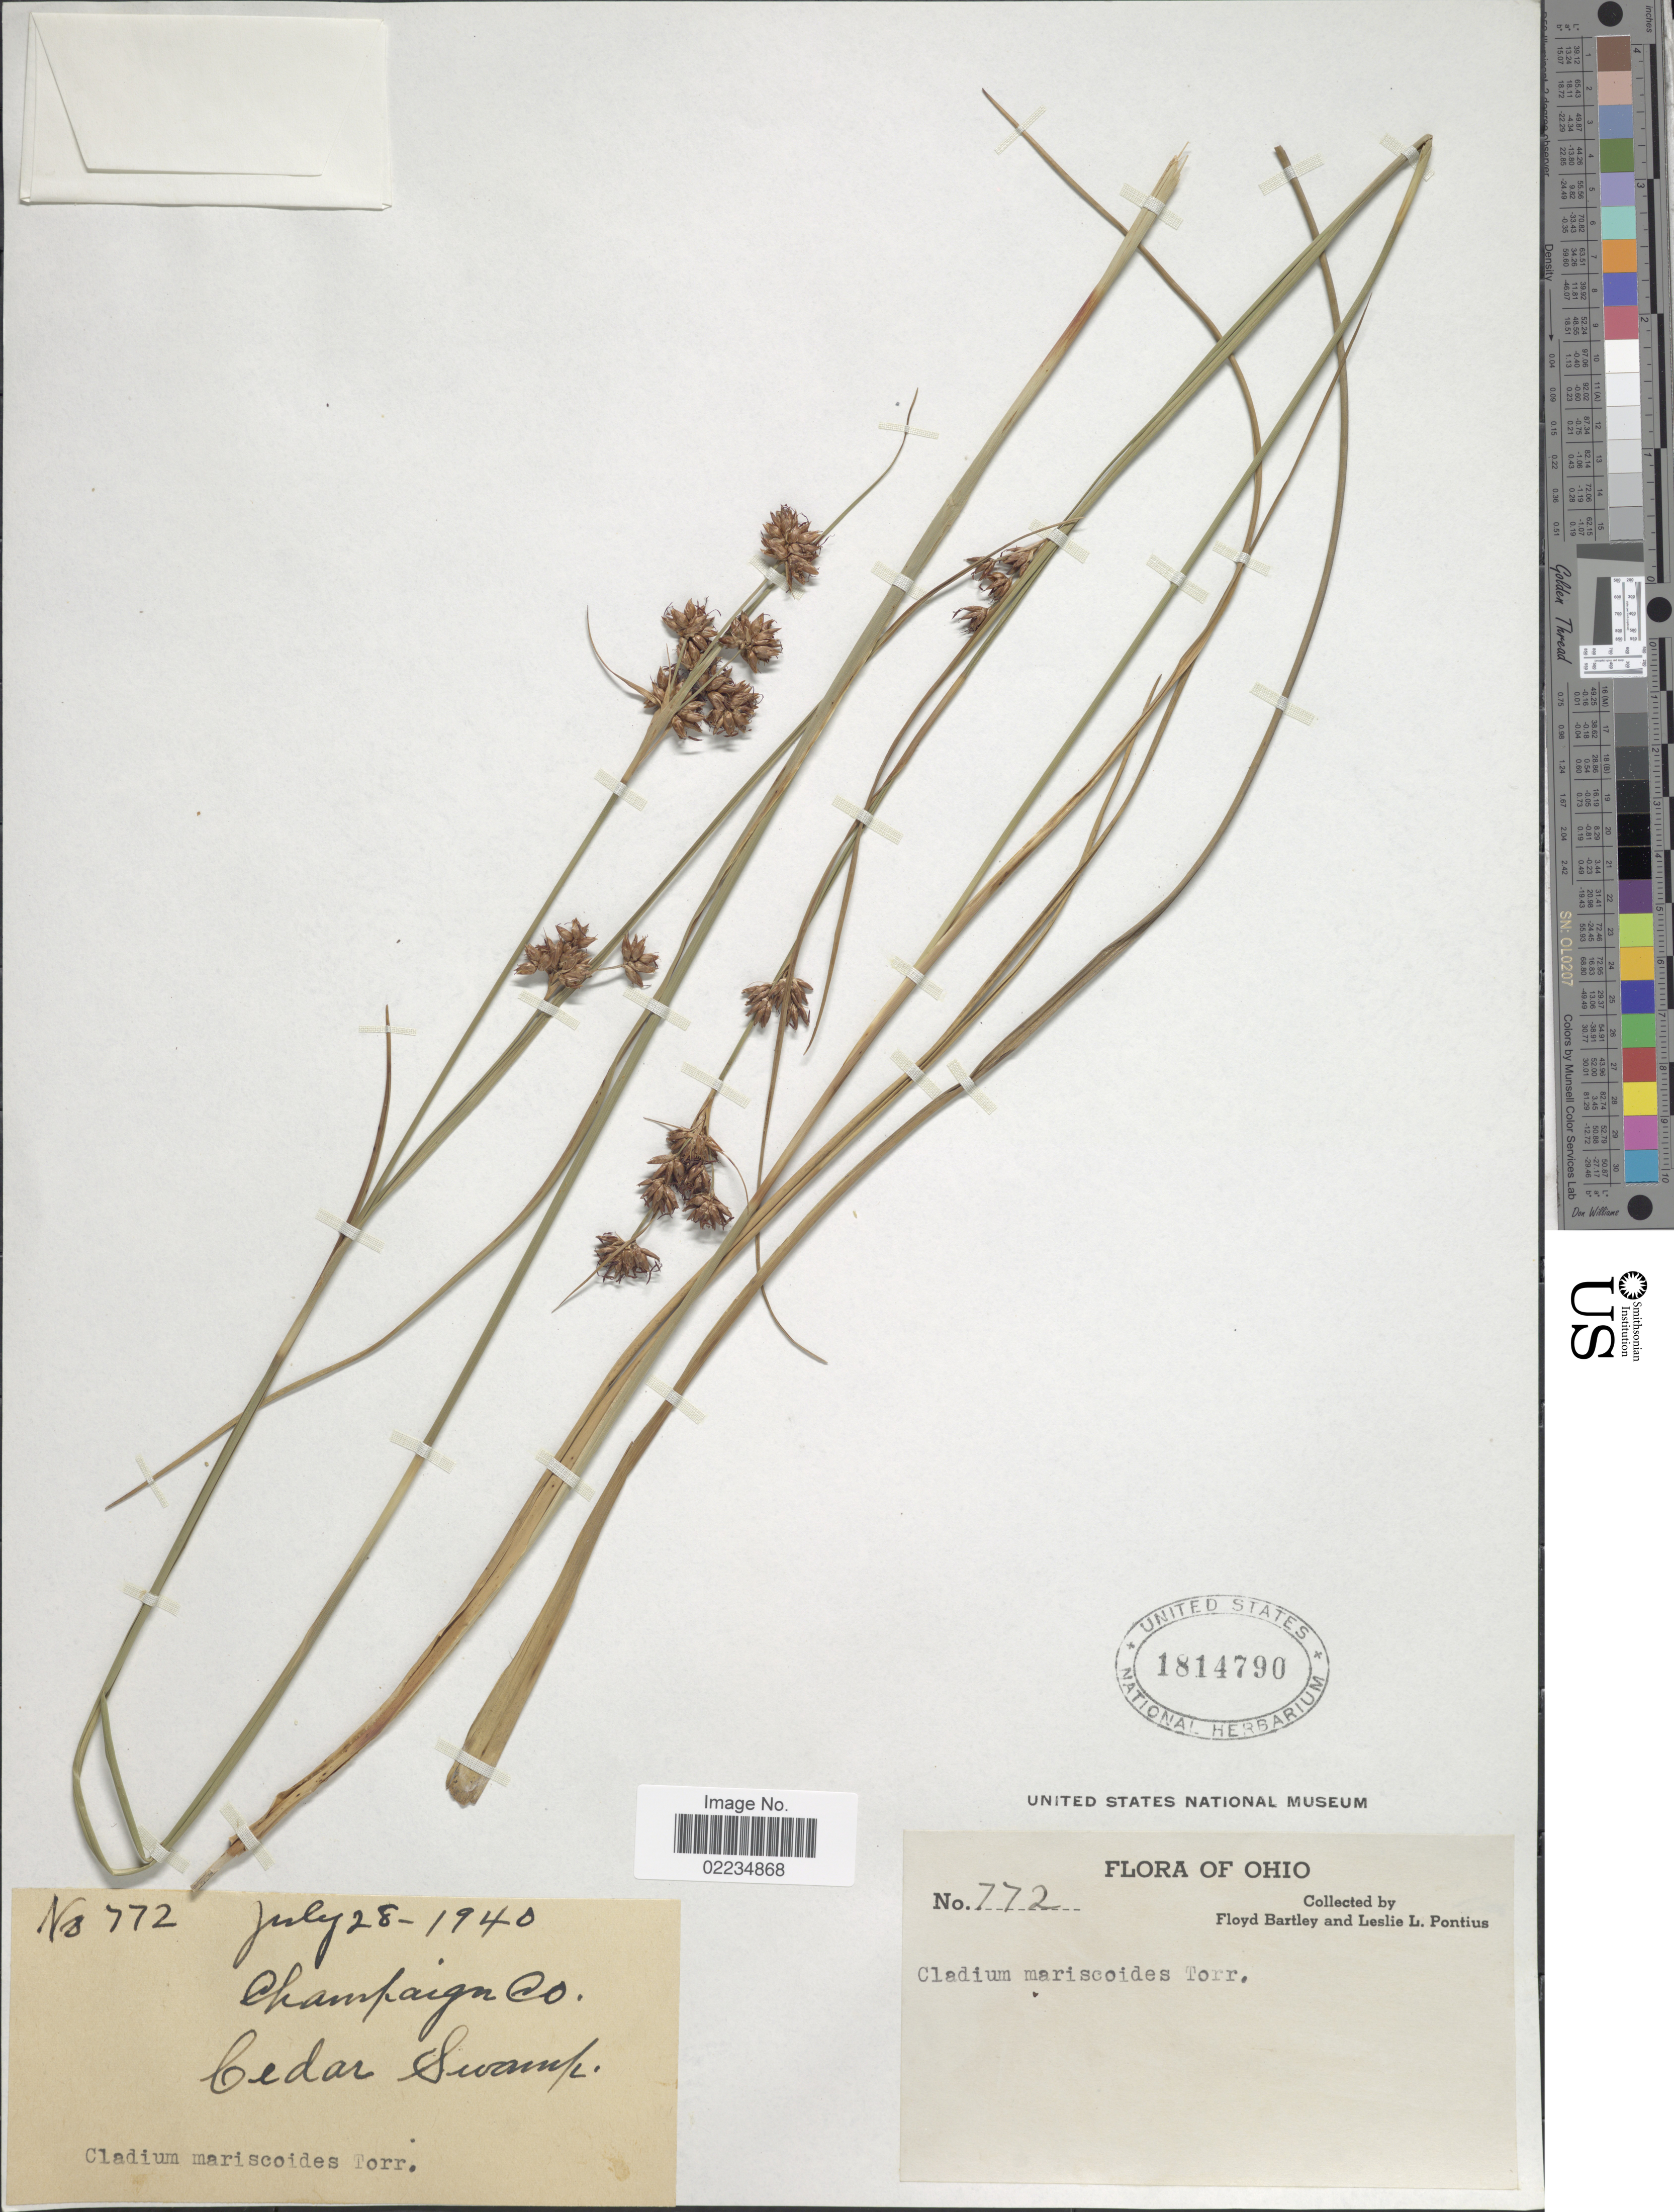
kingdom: Plantae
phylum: Tracheophyta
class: Liliopsida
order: Poales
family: Cyperaceae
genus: Cladium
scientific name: Cladium mariscoides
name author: (Muhl.) Torr.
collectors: F. Bartley & L. Pontius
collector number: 772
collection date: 1940-07-28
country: United States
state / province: Ohio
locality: Champaign Co., Cedar Swamp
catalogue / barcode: US 1814790